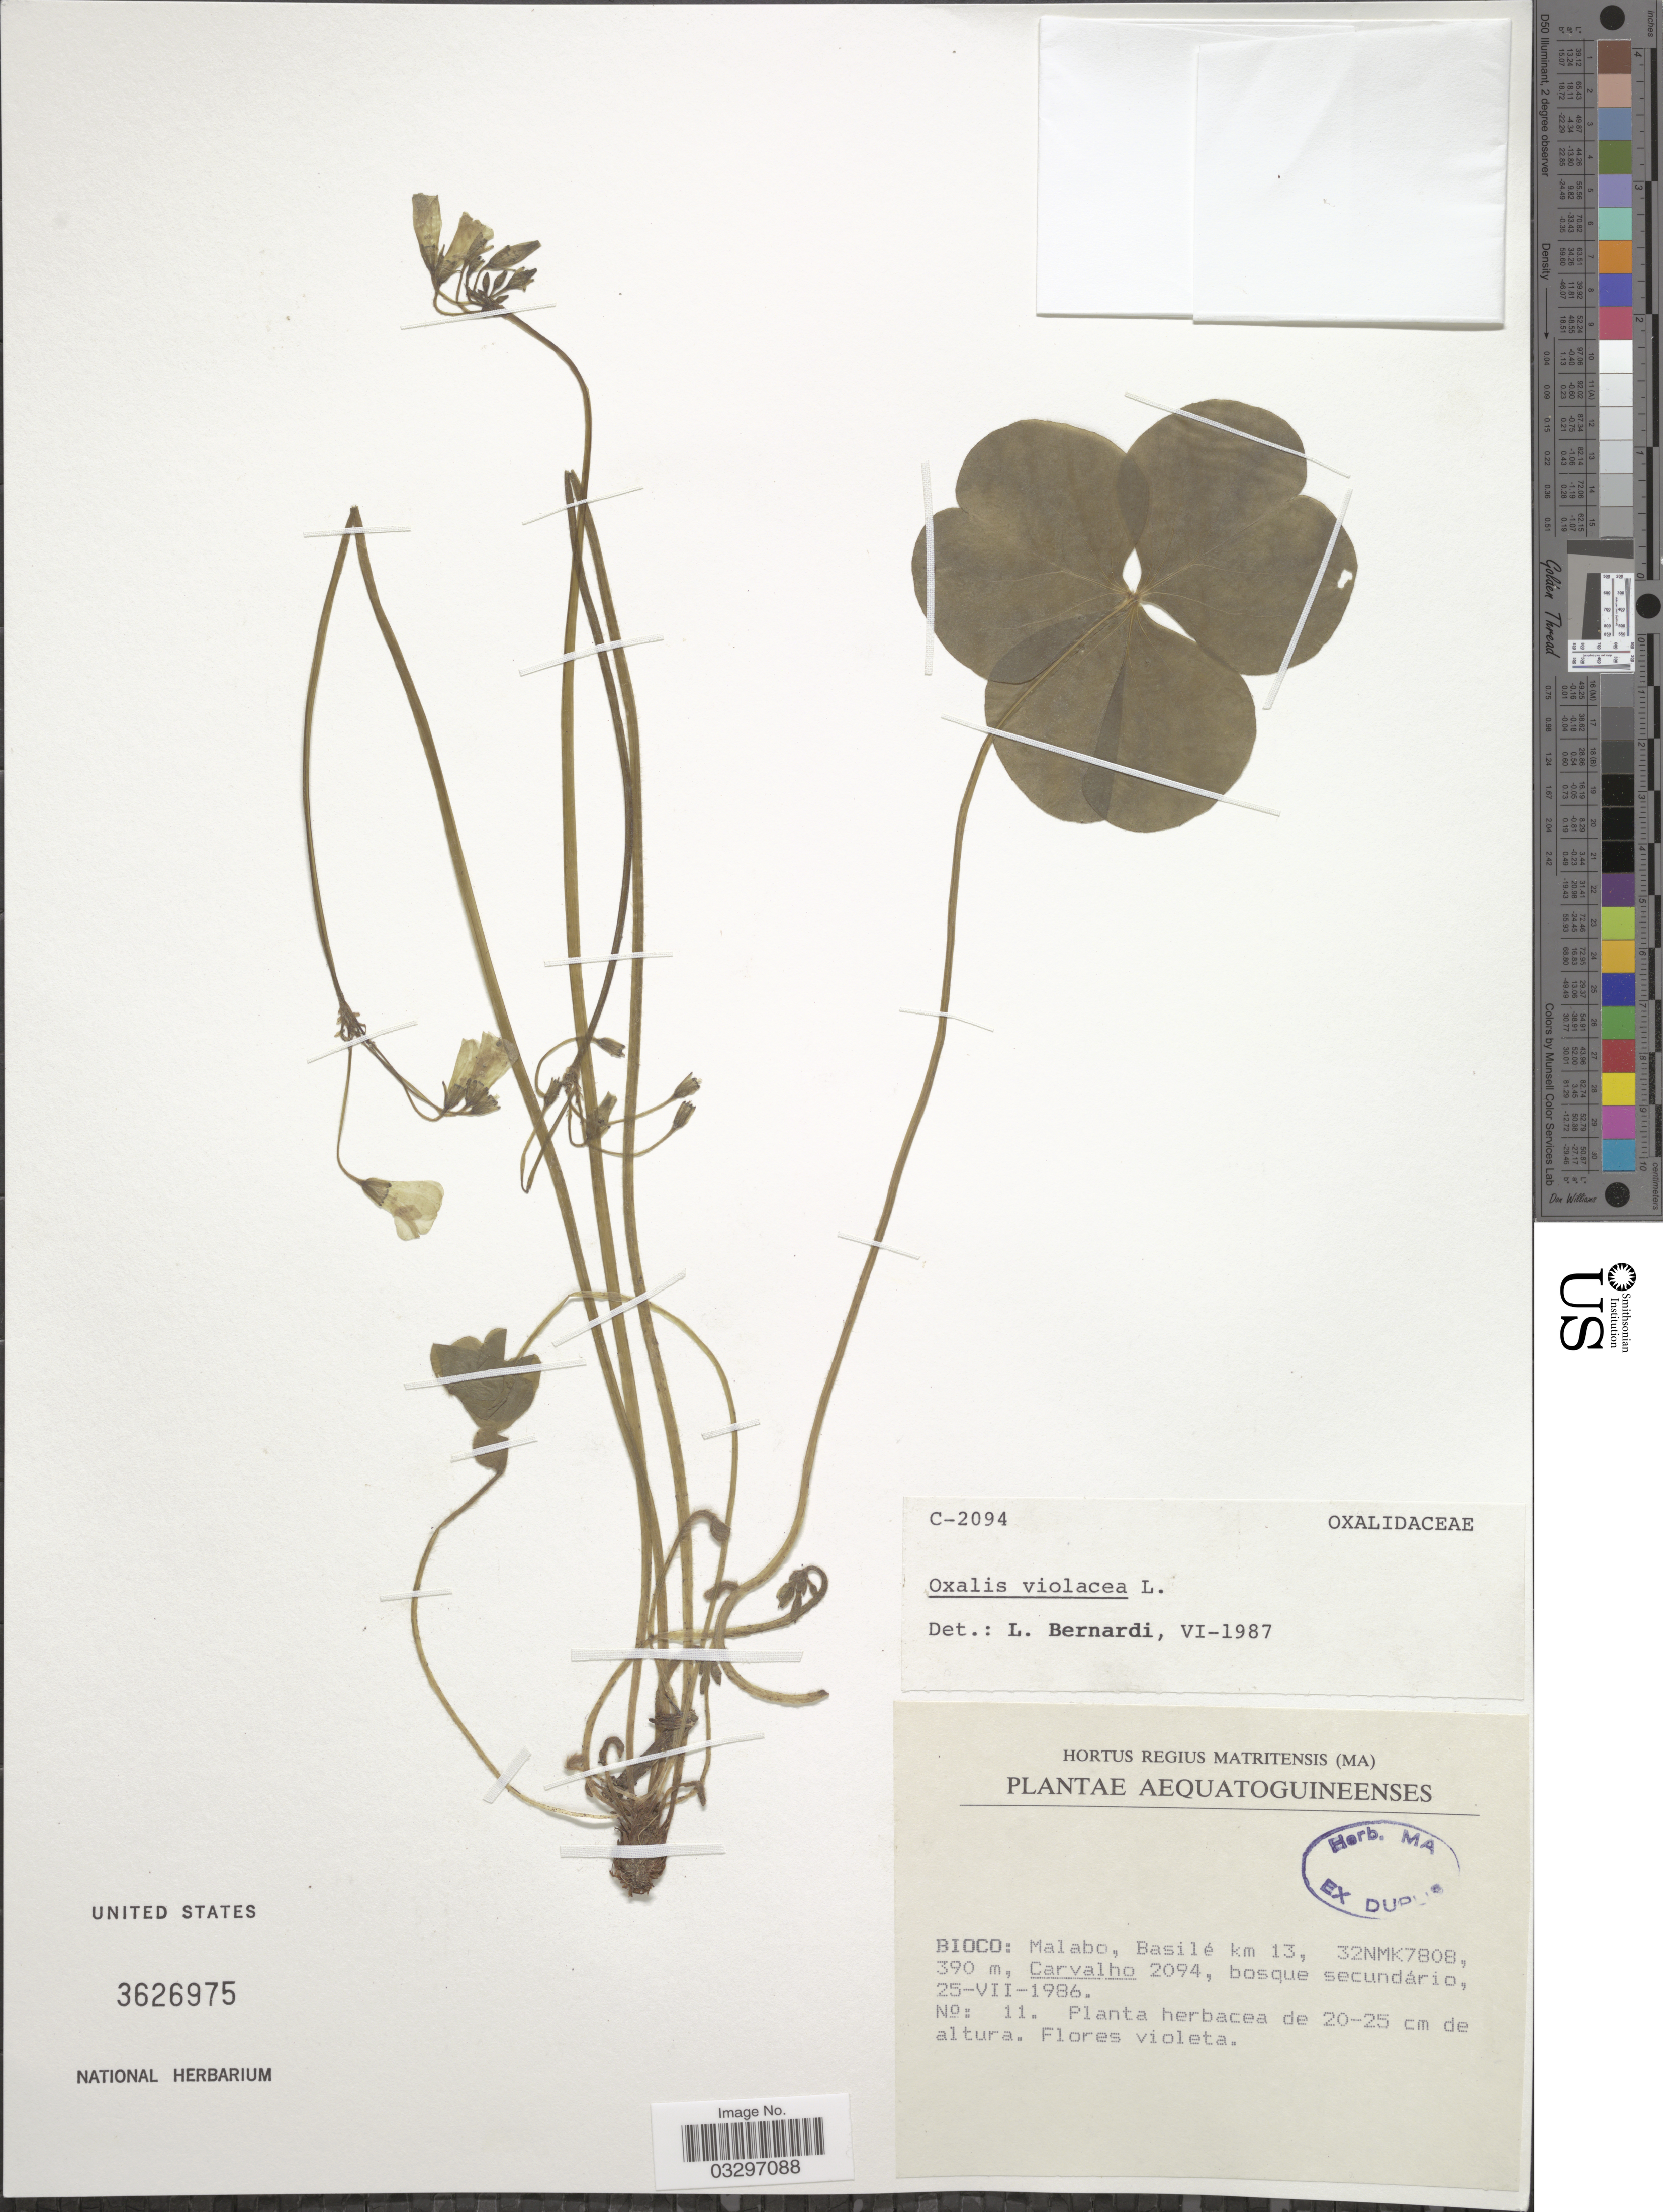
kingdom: Plantae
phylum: Tracheophyta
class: Magnoliopsida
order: Oxalidales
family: Oxalidaceae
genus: Oxalis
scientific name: Oxalis violacea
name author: L.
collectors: Carvalho, --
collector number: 2094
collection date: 1986-07-25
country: Equatorial Guinea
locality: Aequatoguineenses, Bioco: Malabo, Basilé km 13, 32NMK7808.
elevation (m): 390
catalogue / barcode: US 3626975